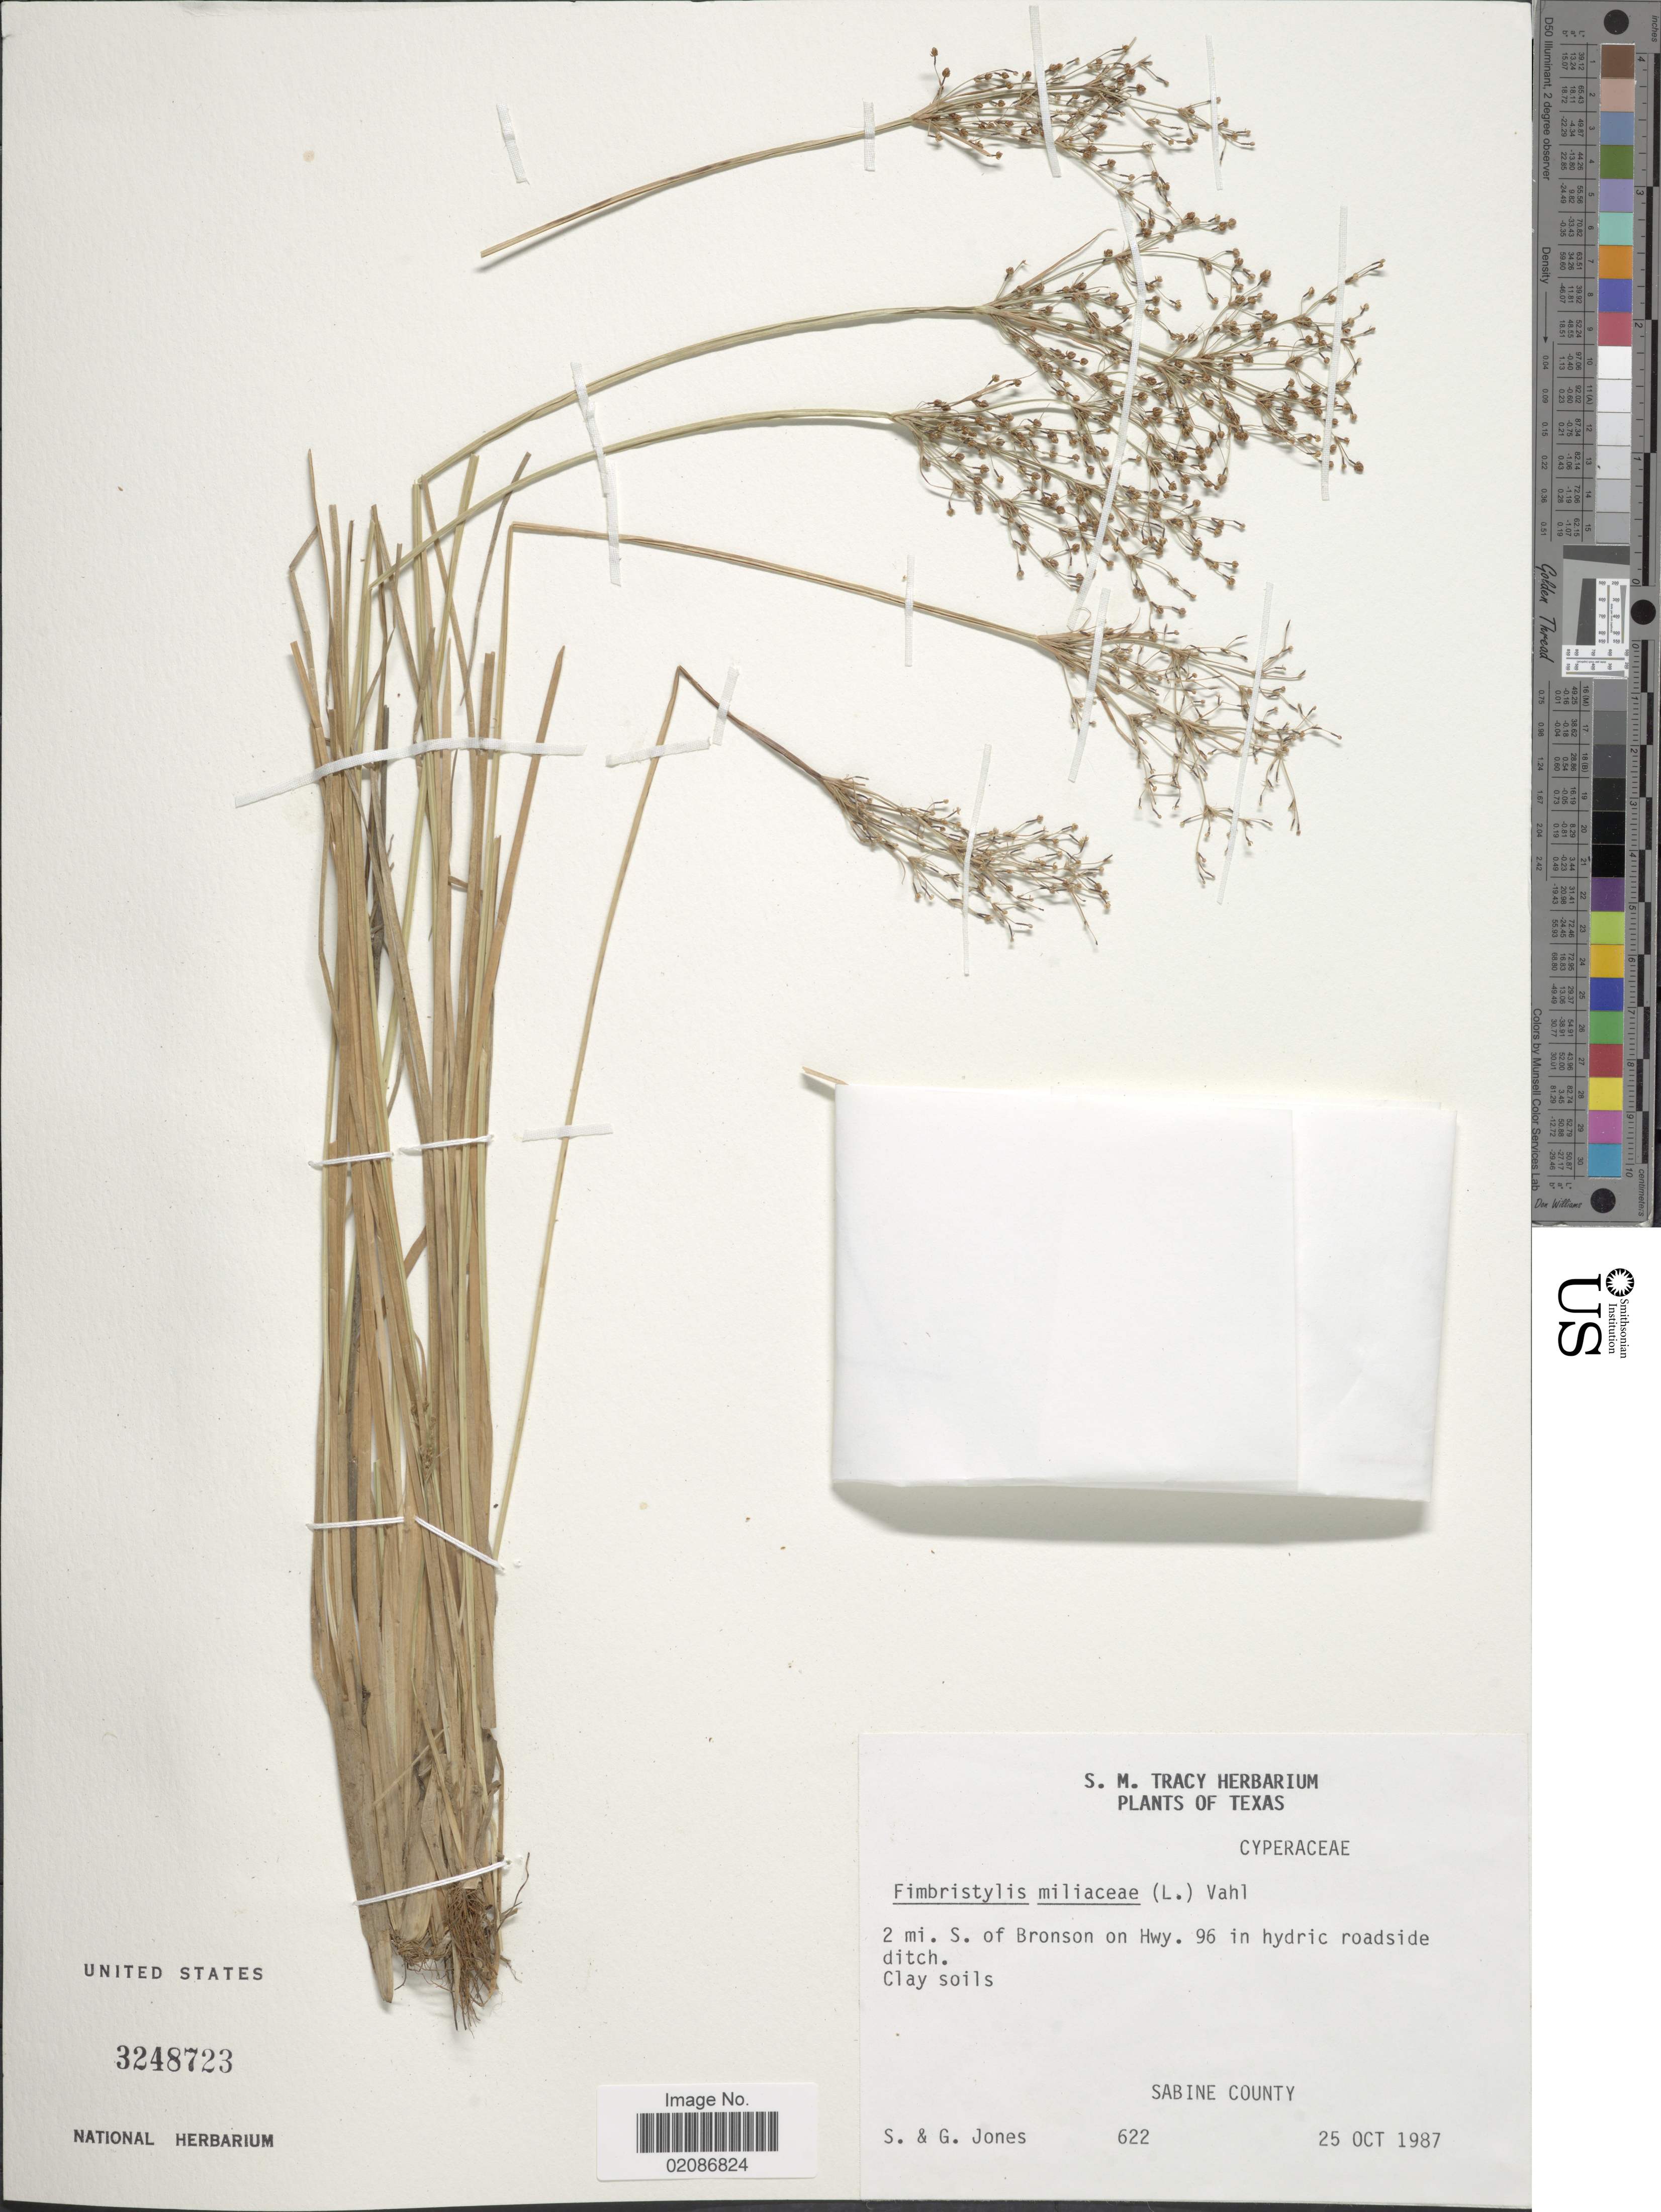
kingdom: Plantae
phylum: Tracheophyta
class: Liliopsida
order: Poales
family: Cyperaceae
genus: Fimbristylis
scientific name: Fimbristylis littoralis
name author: Gaudich.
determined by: Strong, M. T., (US), Smithsonian Institution - National Museum of Natural History (UNITED STATES)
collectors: S. Jones & G. Jones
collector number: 622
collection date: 1987-10-25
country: United States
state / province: Texas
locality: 2 mi. S. of Bronson on Hwy. 96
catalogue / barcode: US 3248723